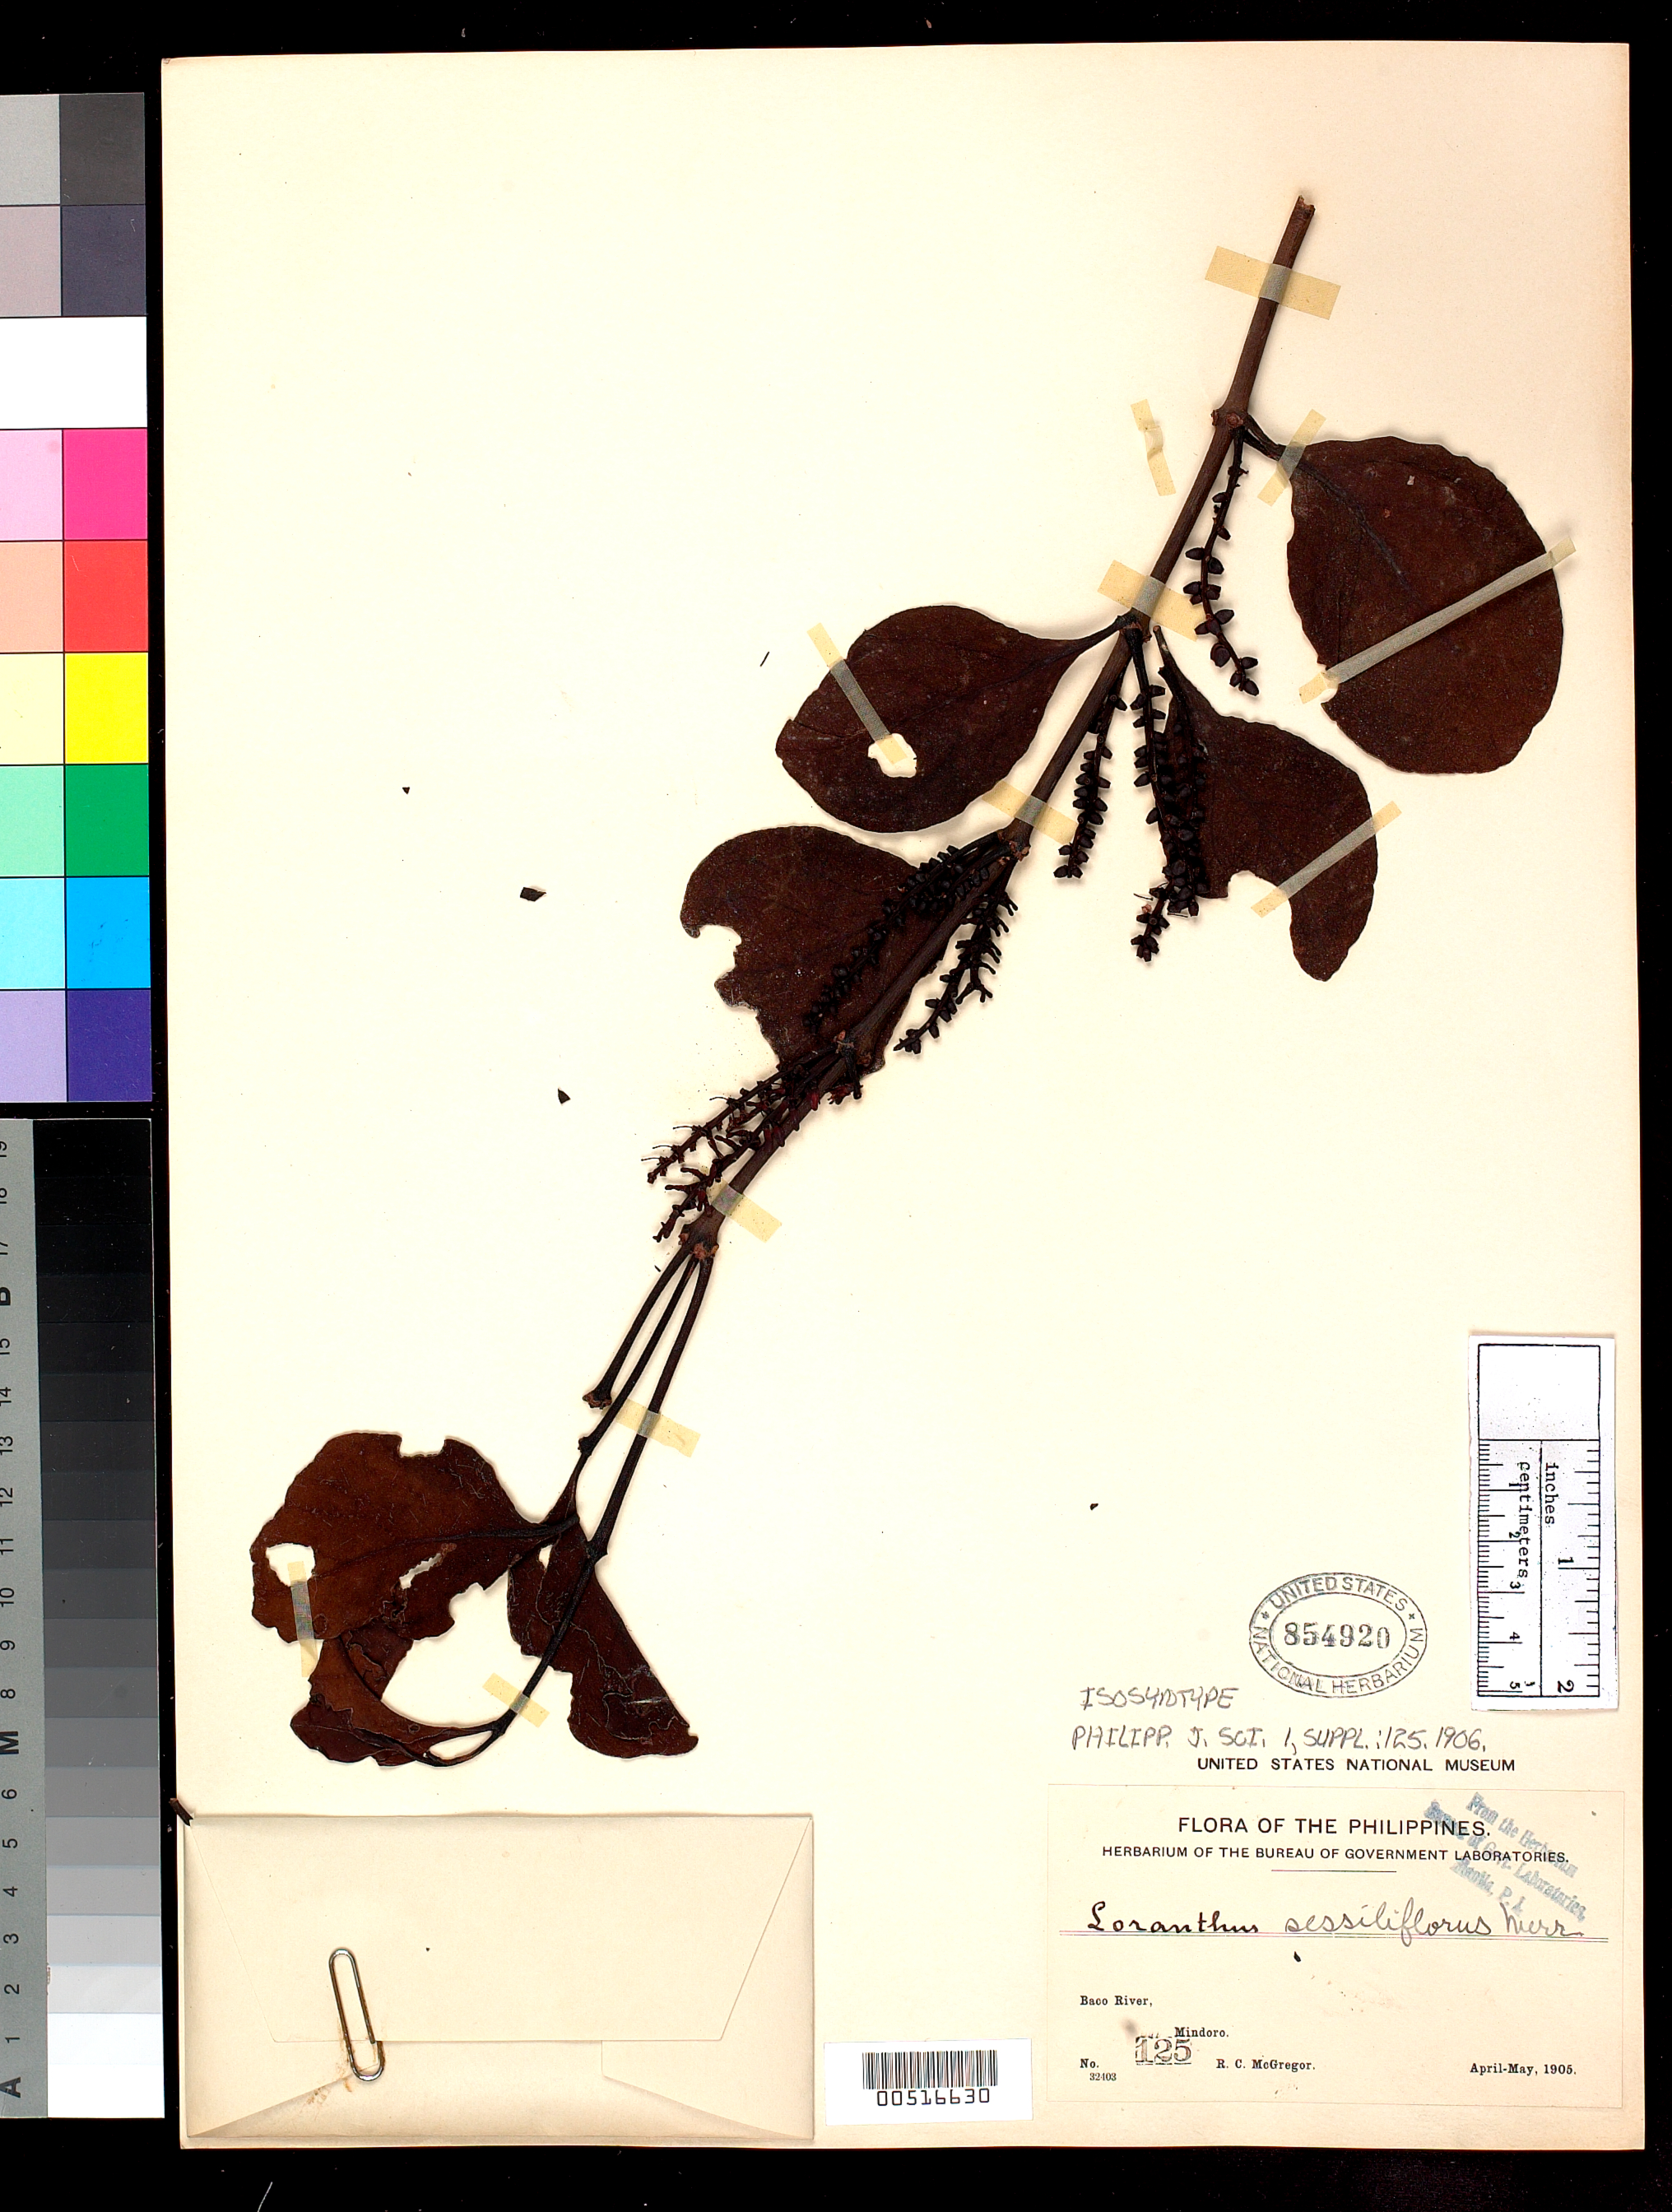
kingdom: Plantae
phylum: Tracheophyta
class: Magnoliopsida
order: Santalales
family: Loranthaceae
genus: Loranthus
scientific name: Loranthus sessiliflorus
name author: Merr.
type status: Isosyntype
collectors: R. C. McGregor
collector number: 125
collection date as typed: Apr 1905 to -- May 1905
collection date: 1905-04/1905-05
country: Philippines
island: Mindoro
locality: Baco River.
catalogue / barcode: US 854920